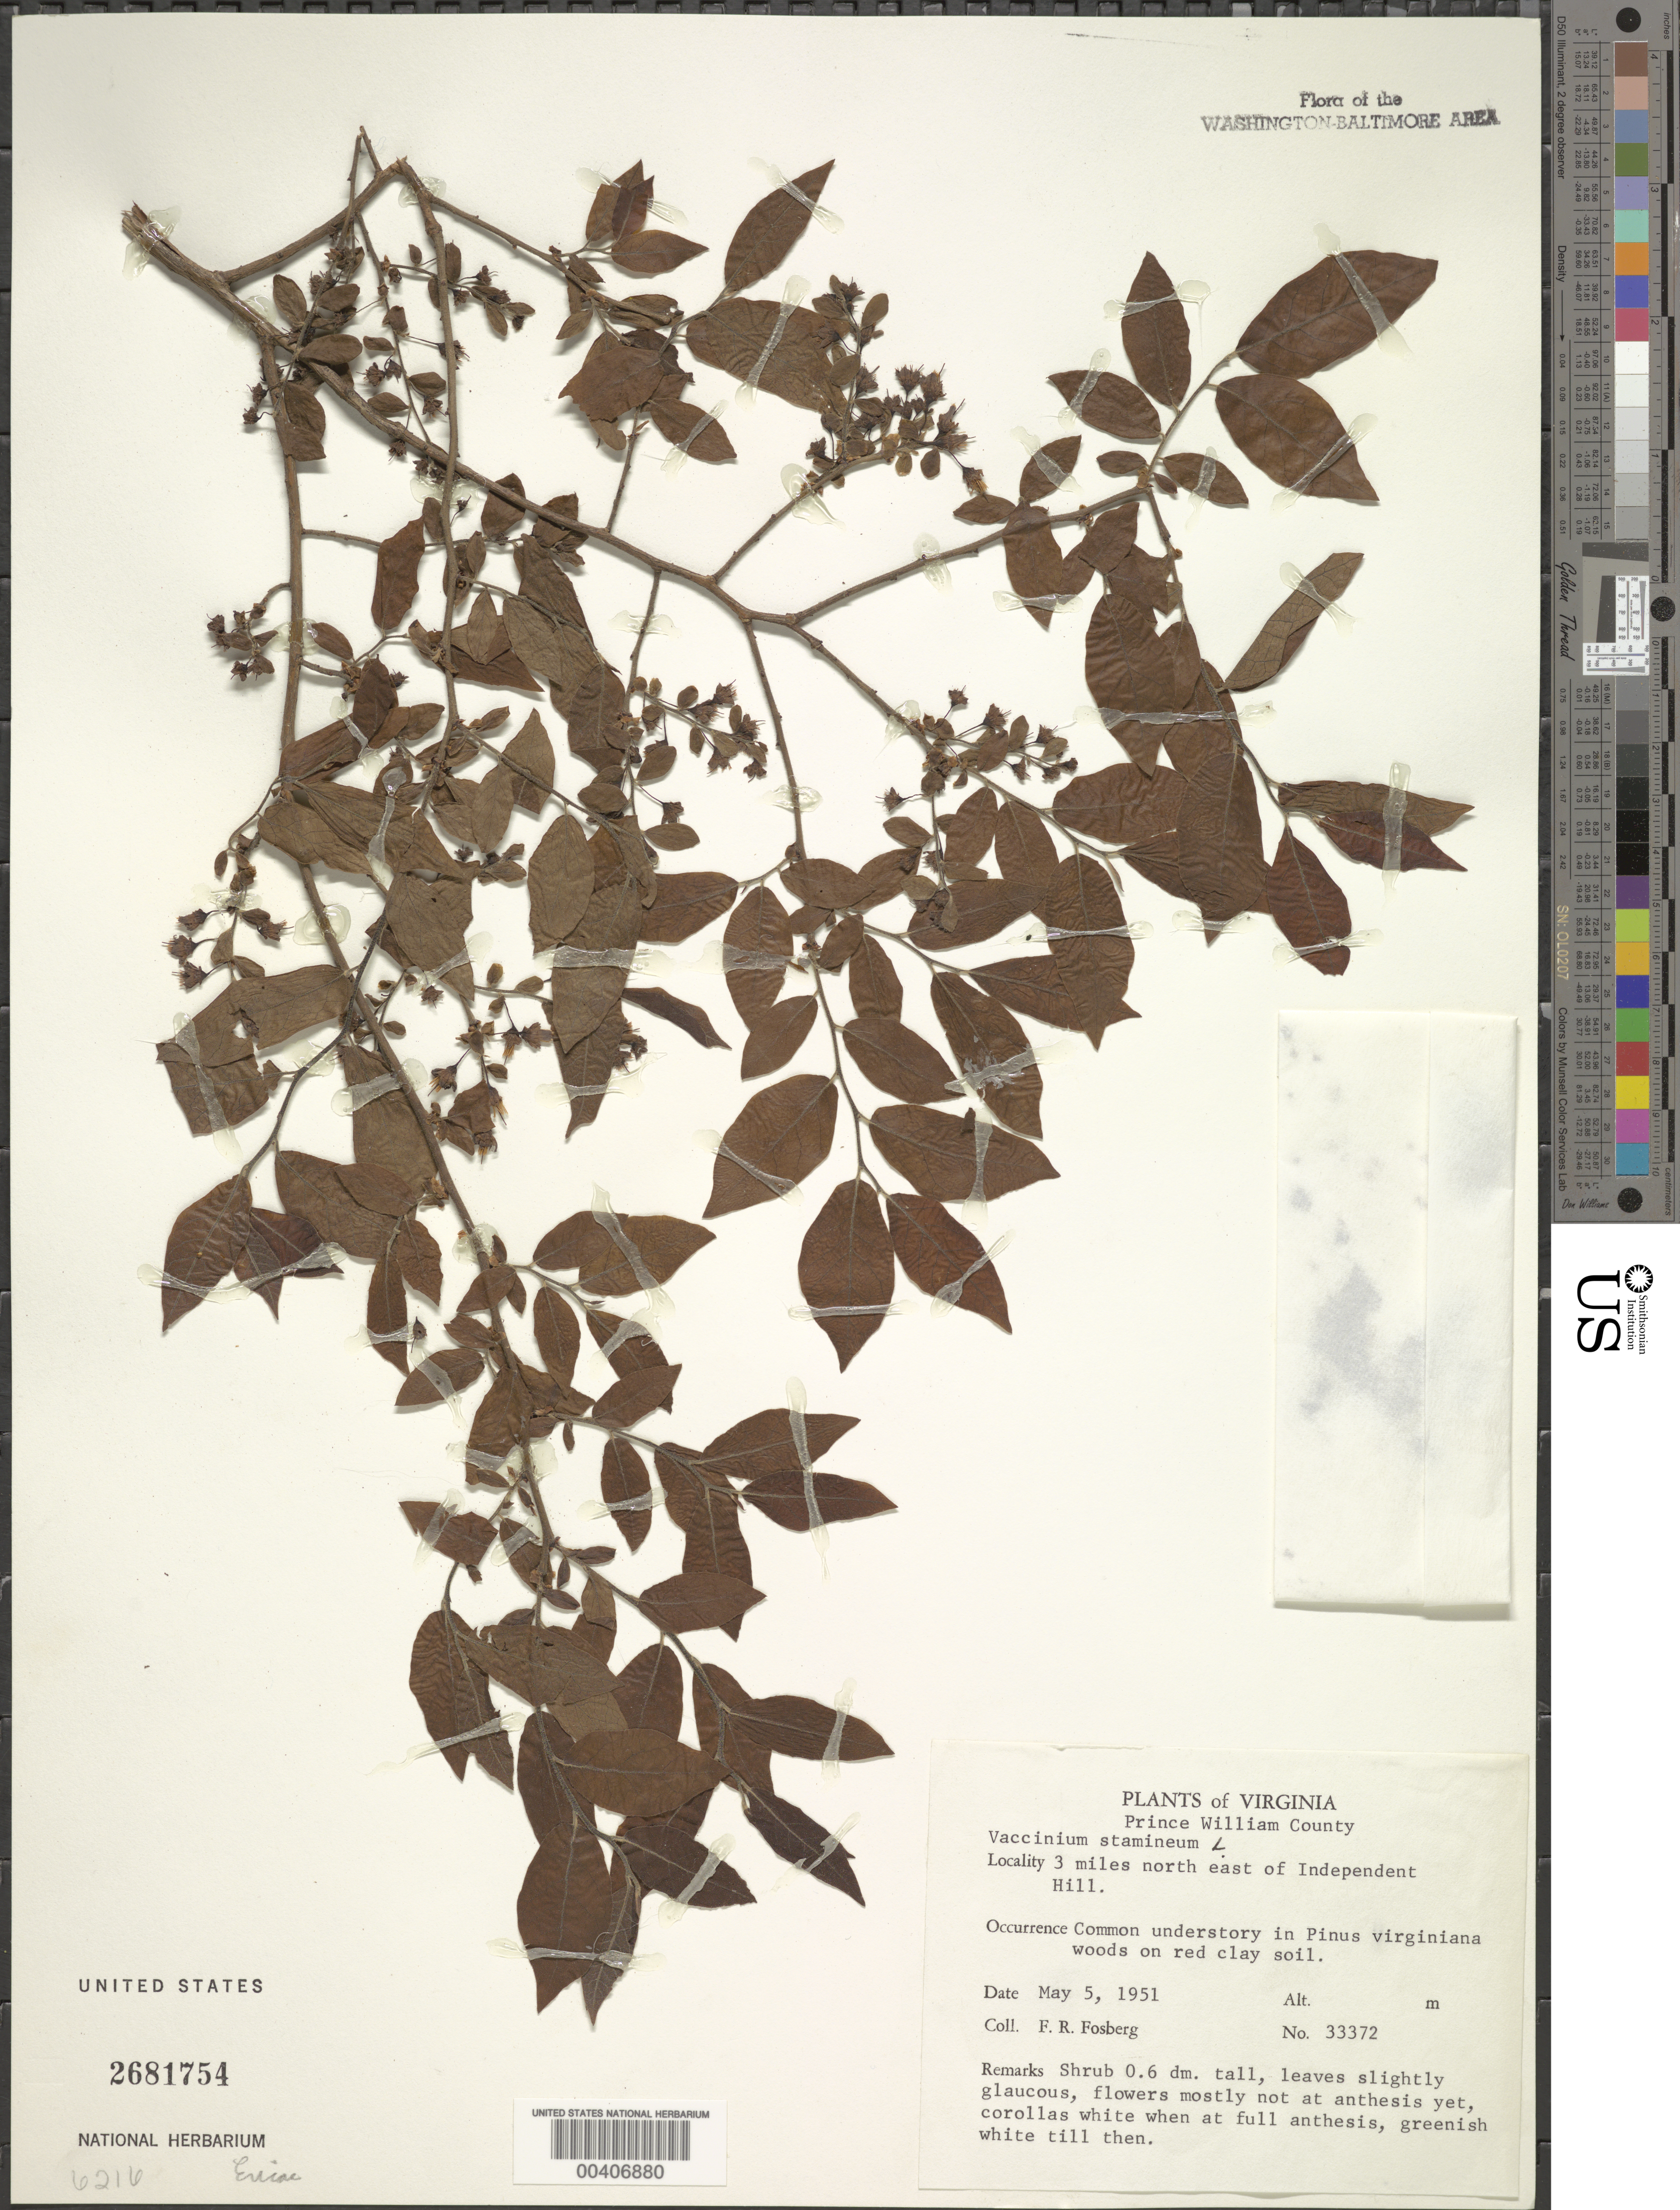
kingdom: Plantae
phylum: Tracheophyta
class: Magnoliopsida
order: Ericales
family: Ericaceae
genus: Vaccinium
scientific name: Vaccinium stamineum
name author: L.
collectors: F. R. Fosberg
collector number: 33372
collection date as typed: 05 May 1951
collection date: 1951-05-05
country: United States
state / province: Virginia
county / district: Prince William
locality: Northeast of Independent Hill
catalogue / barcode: US 2681754